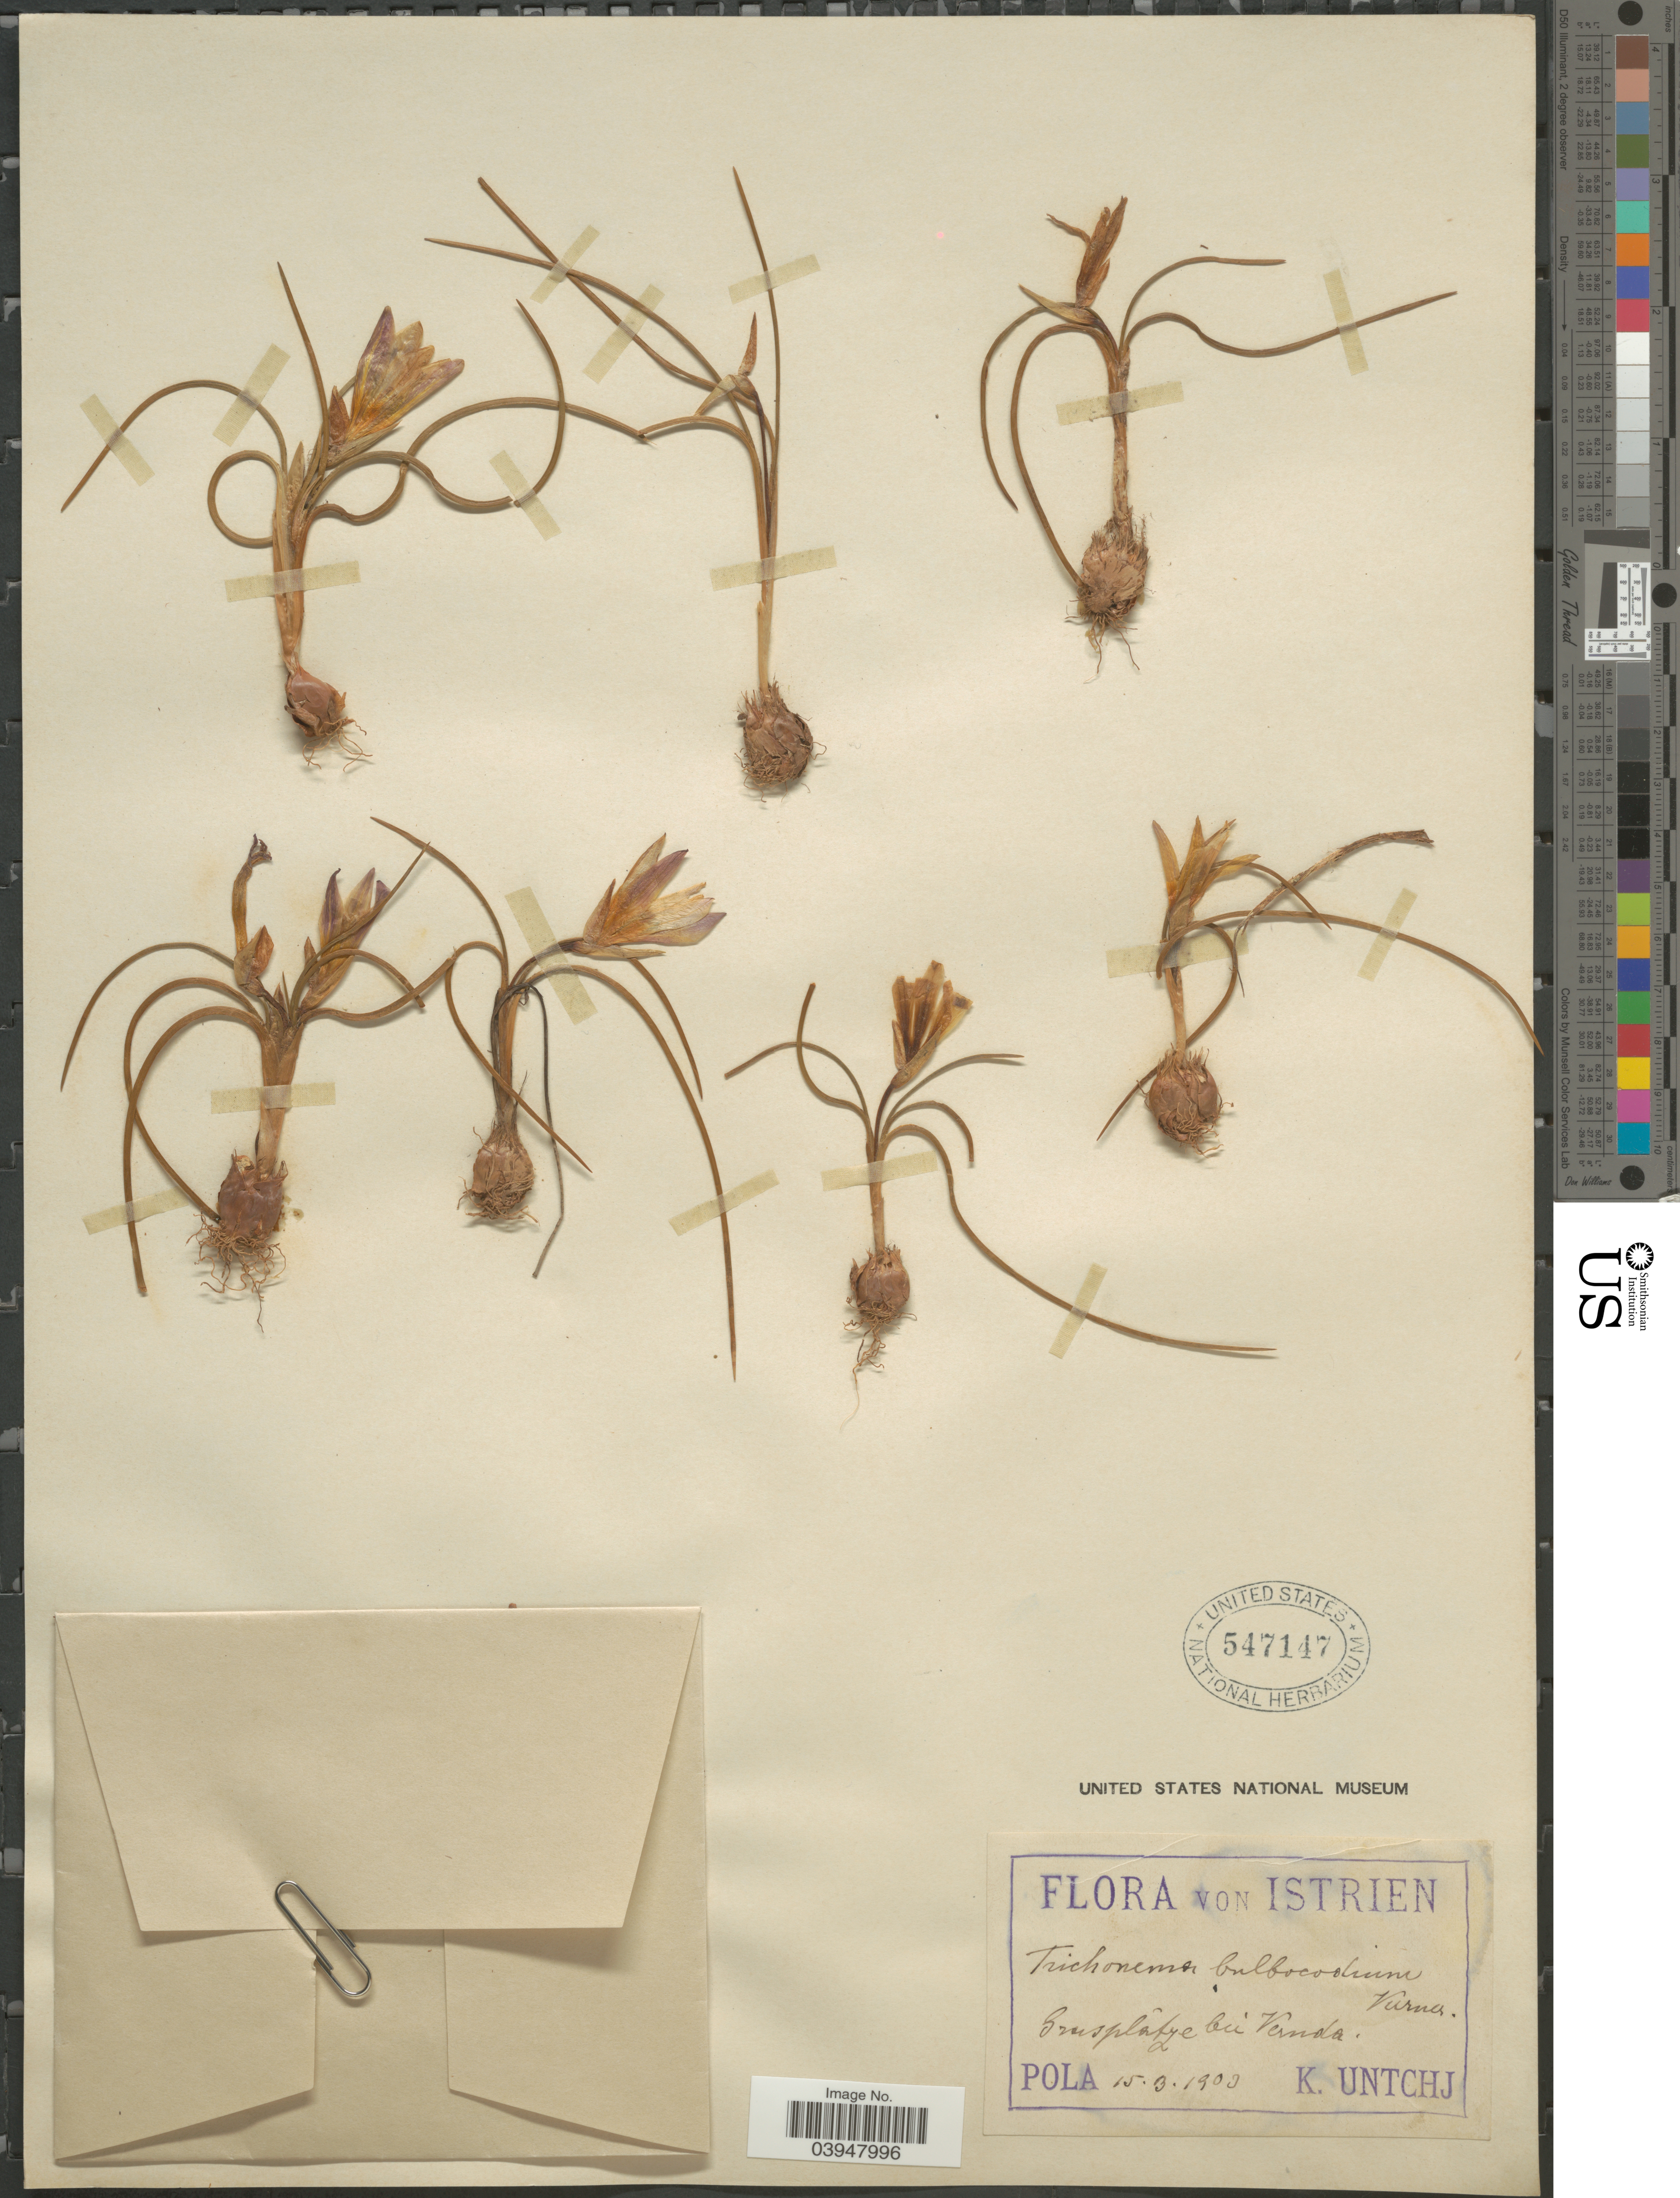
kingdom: Plantae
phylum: Tracheophyta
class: Liliopsida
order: Asparagales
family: Iridaceae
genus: Romulea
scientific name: Romulea bulbocodium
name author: (L.) Sebast. & Mauri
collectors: K. Untchj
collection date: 1903-03-15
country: Croatia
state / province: Istria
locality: Istrien. Grasplätze bei Veruda. Pola.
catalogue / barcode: US 547147